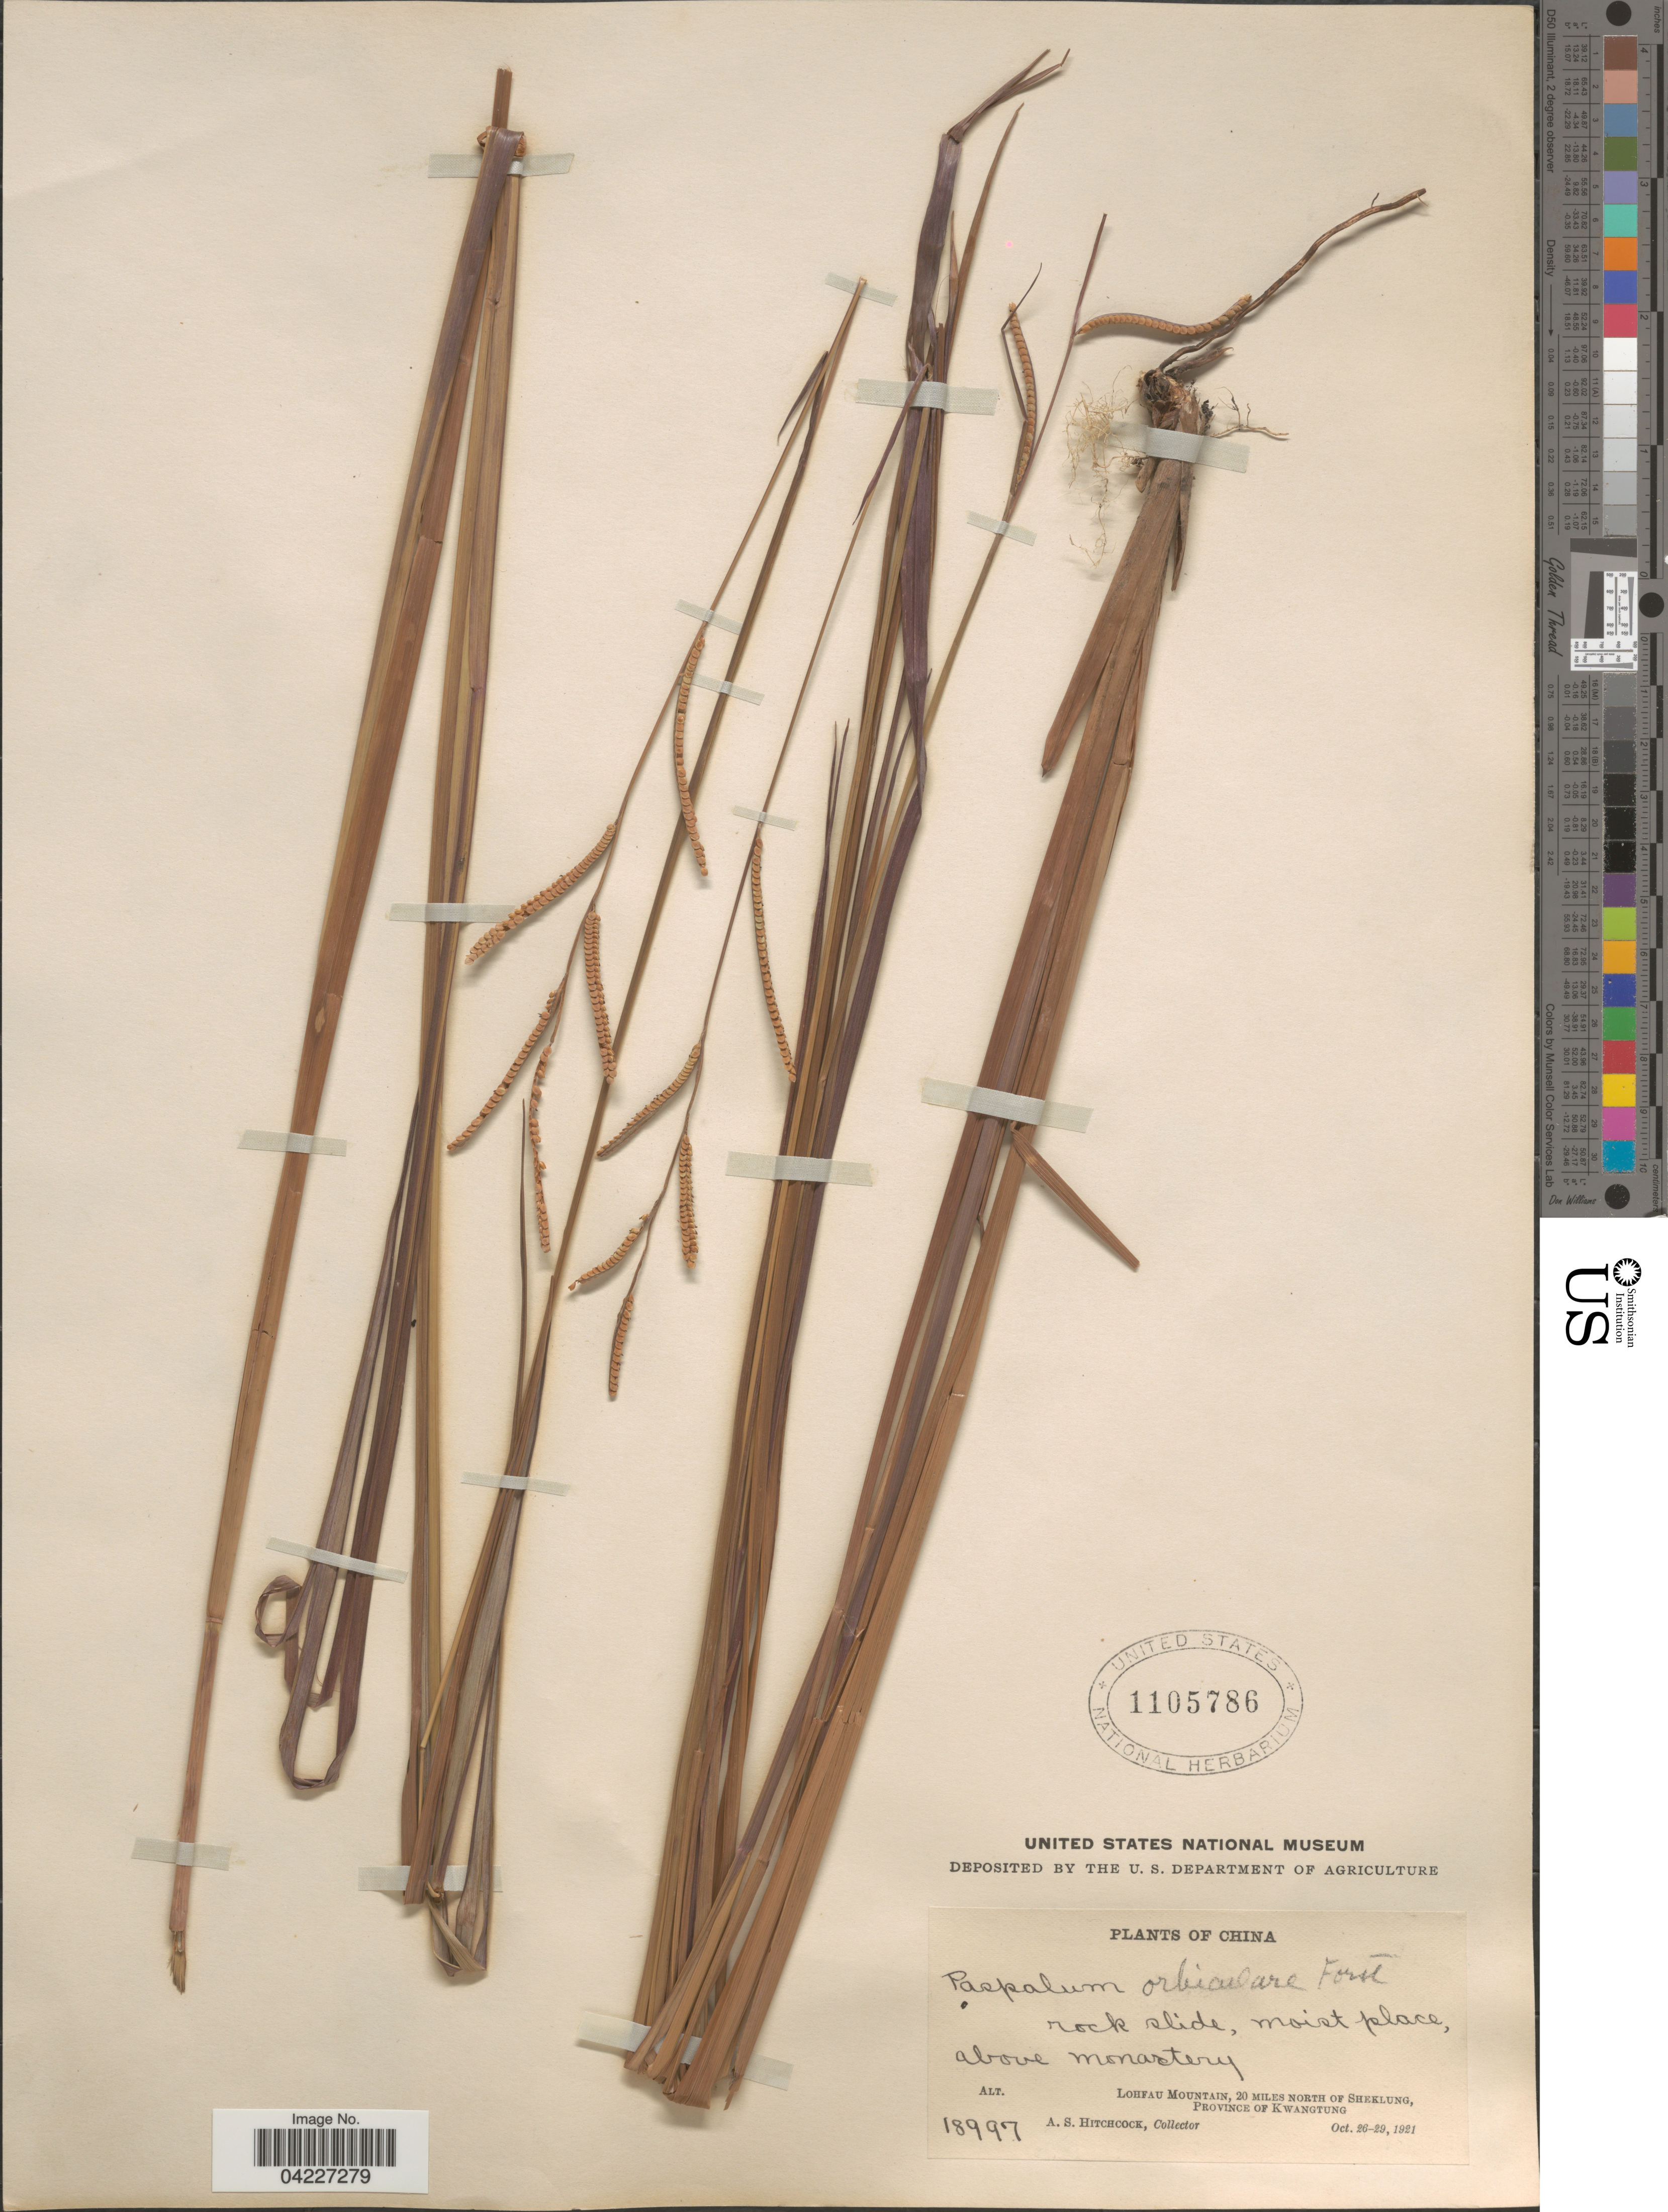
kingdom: Plantae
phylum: Tracheophyta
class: Liliopsida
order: Poales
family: Poaceae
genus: Paspalum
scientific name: Paspalum orbiculare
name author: G. Forst.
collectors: A. S. Hitchcock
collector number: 18997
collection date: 1921-10-26/1921-10-29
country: China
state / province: Guangdong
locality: Rock slide, moist place, above monastery. Lohfau Mountain, 20 Miles North Of Sheklung, Province Of Kwangtung.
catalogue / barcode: US 1105786